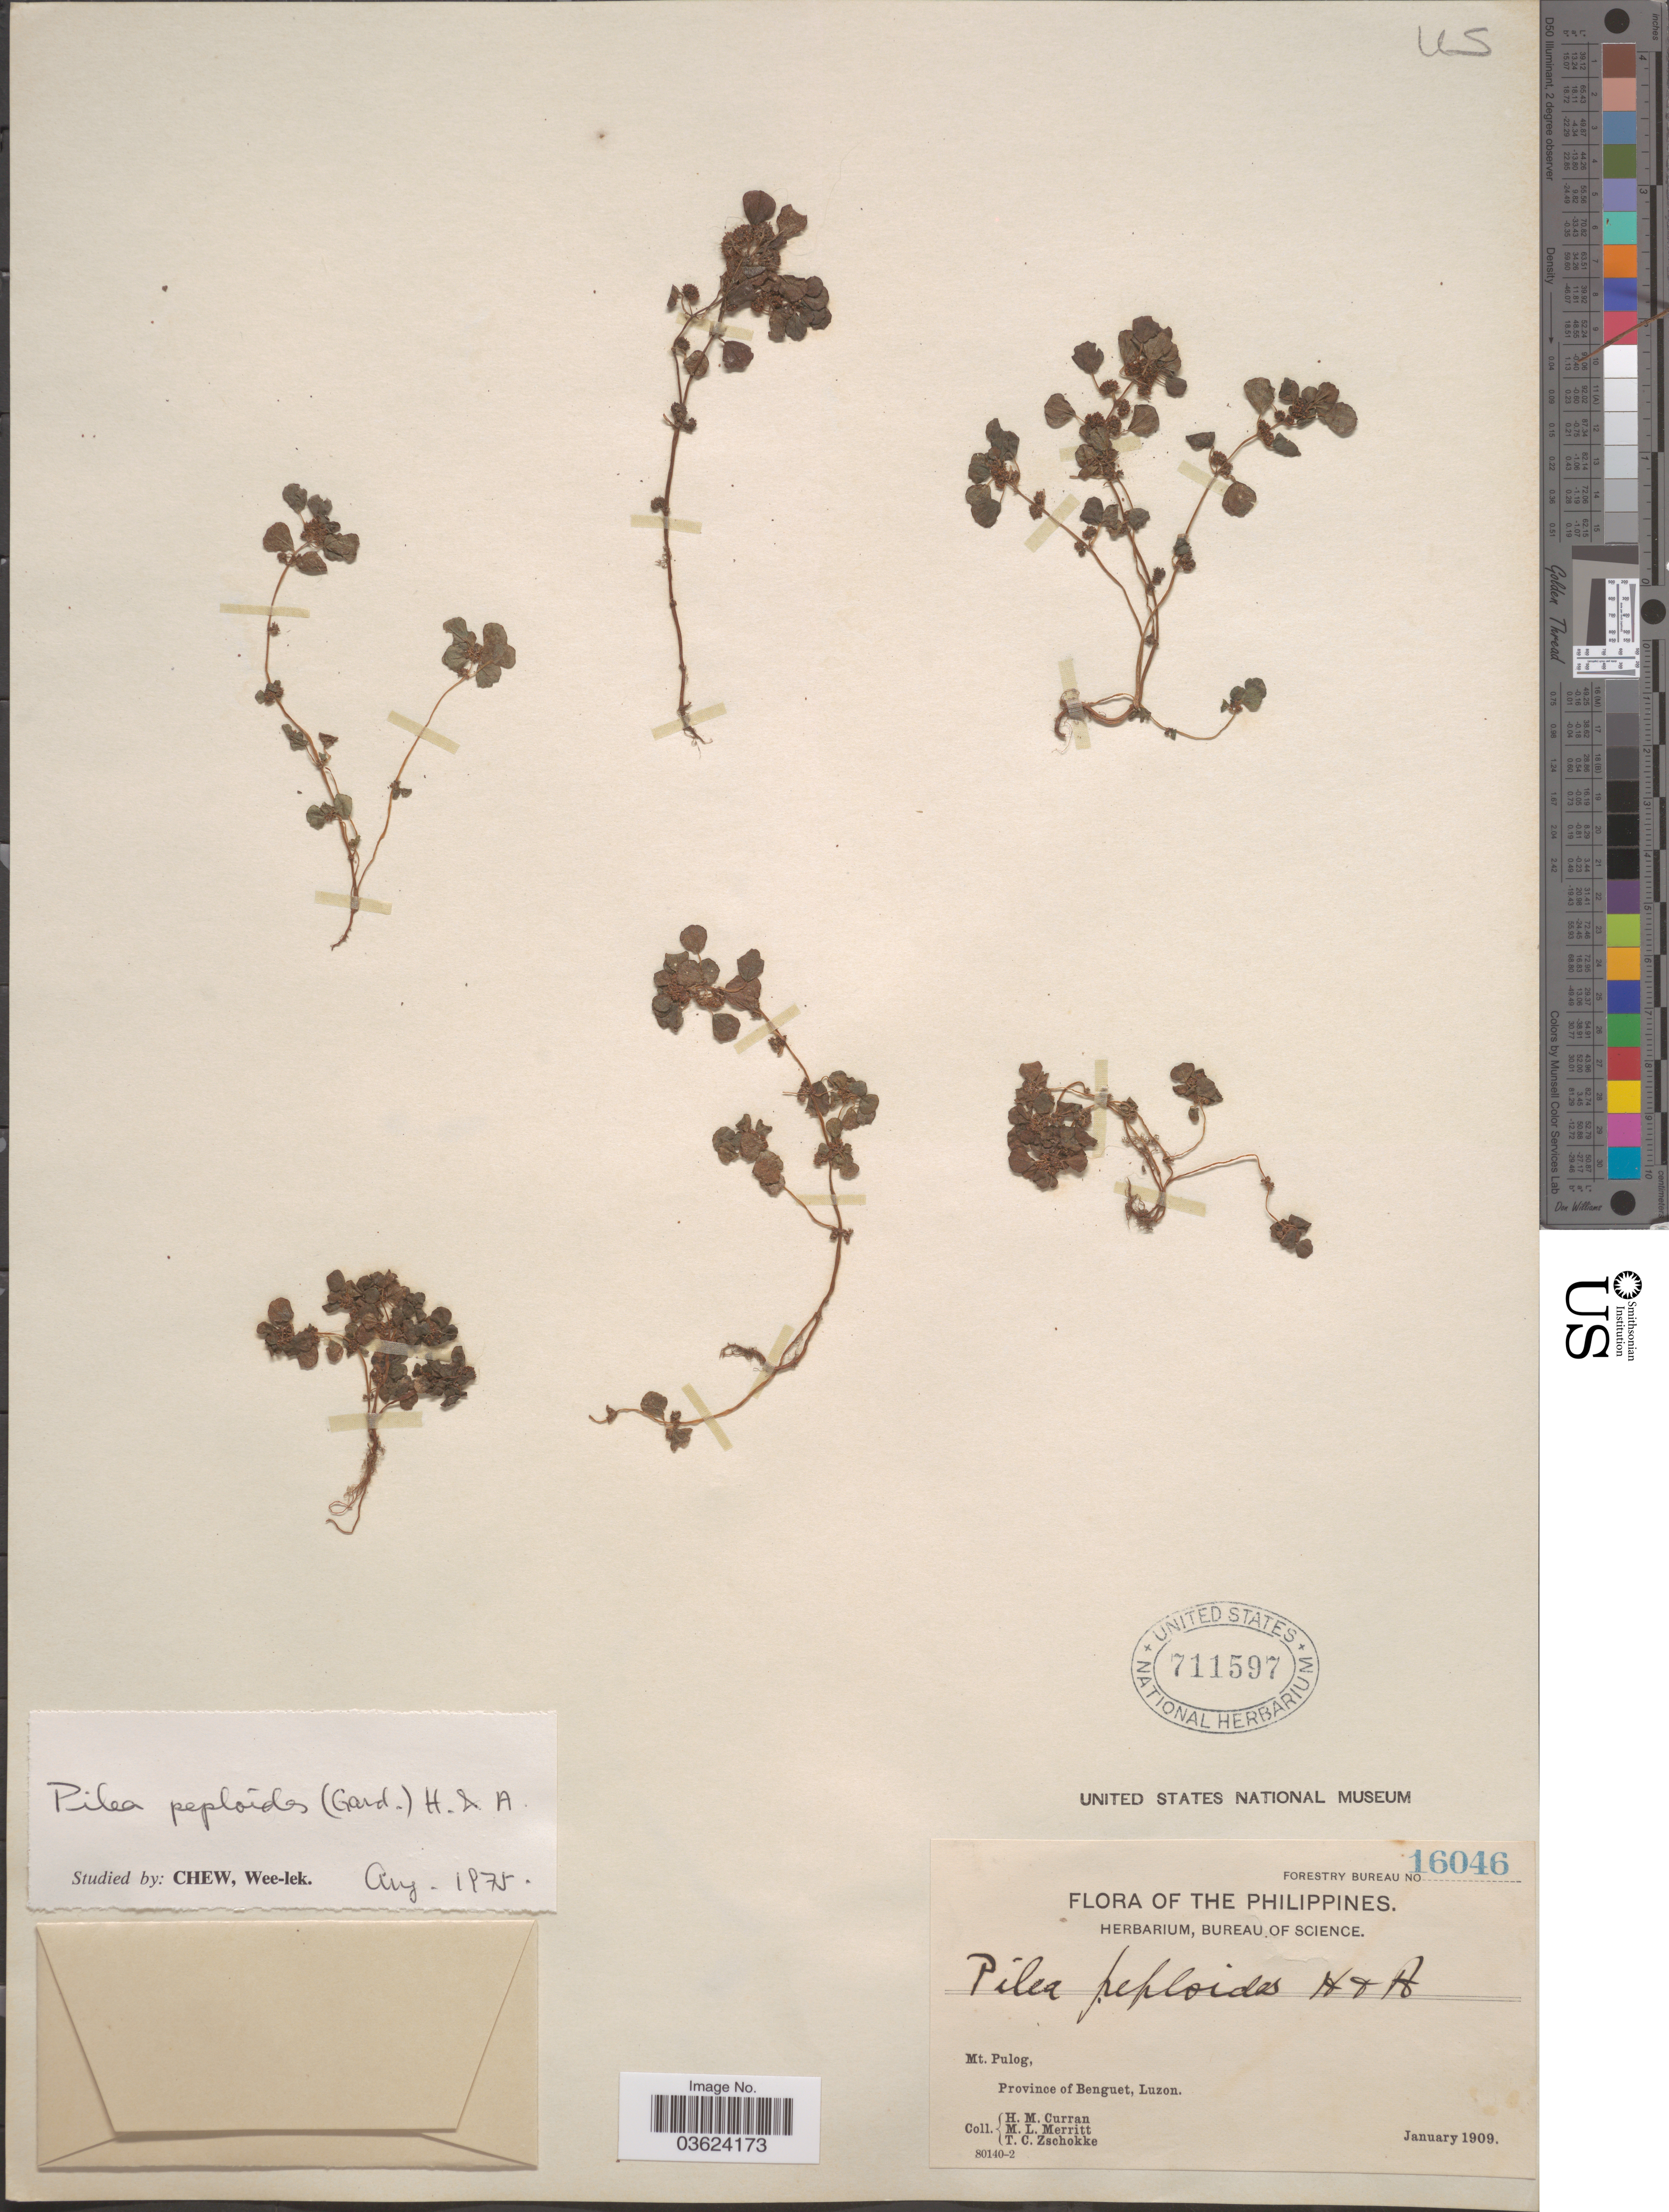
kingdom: Plantae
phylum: Tracheophyta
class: Magnoliopsida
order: Rosales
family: Urticaceae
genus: Pilea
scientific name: Pilea peploides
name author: (Gaudich.) Hook. & Arn.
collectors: H. M. Curran, M. L. Merritt & T. C. Zschokke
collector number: Forestry Bureau 16046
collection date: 1909-01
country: Philippines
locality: Mt. Pulog, Province of Benguet, Luzon.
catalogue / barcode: US 711597